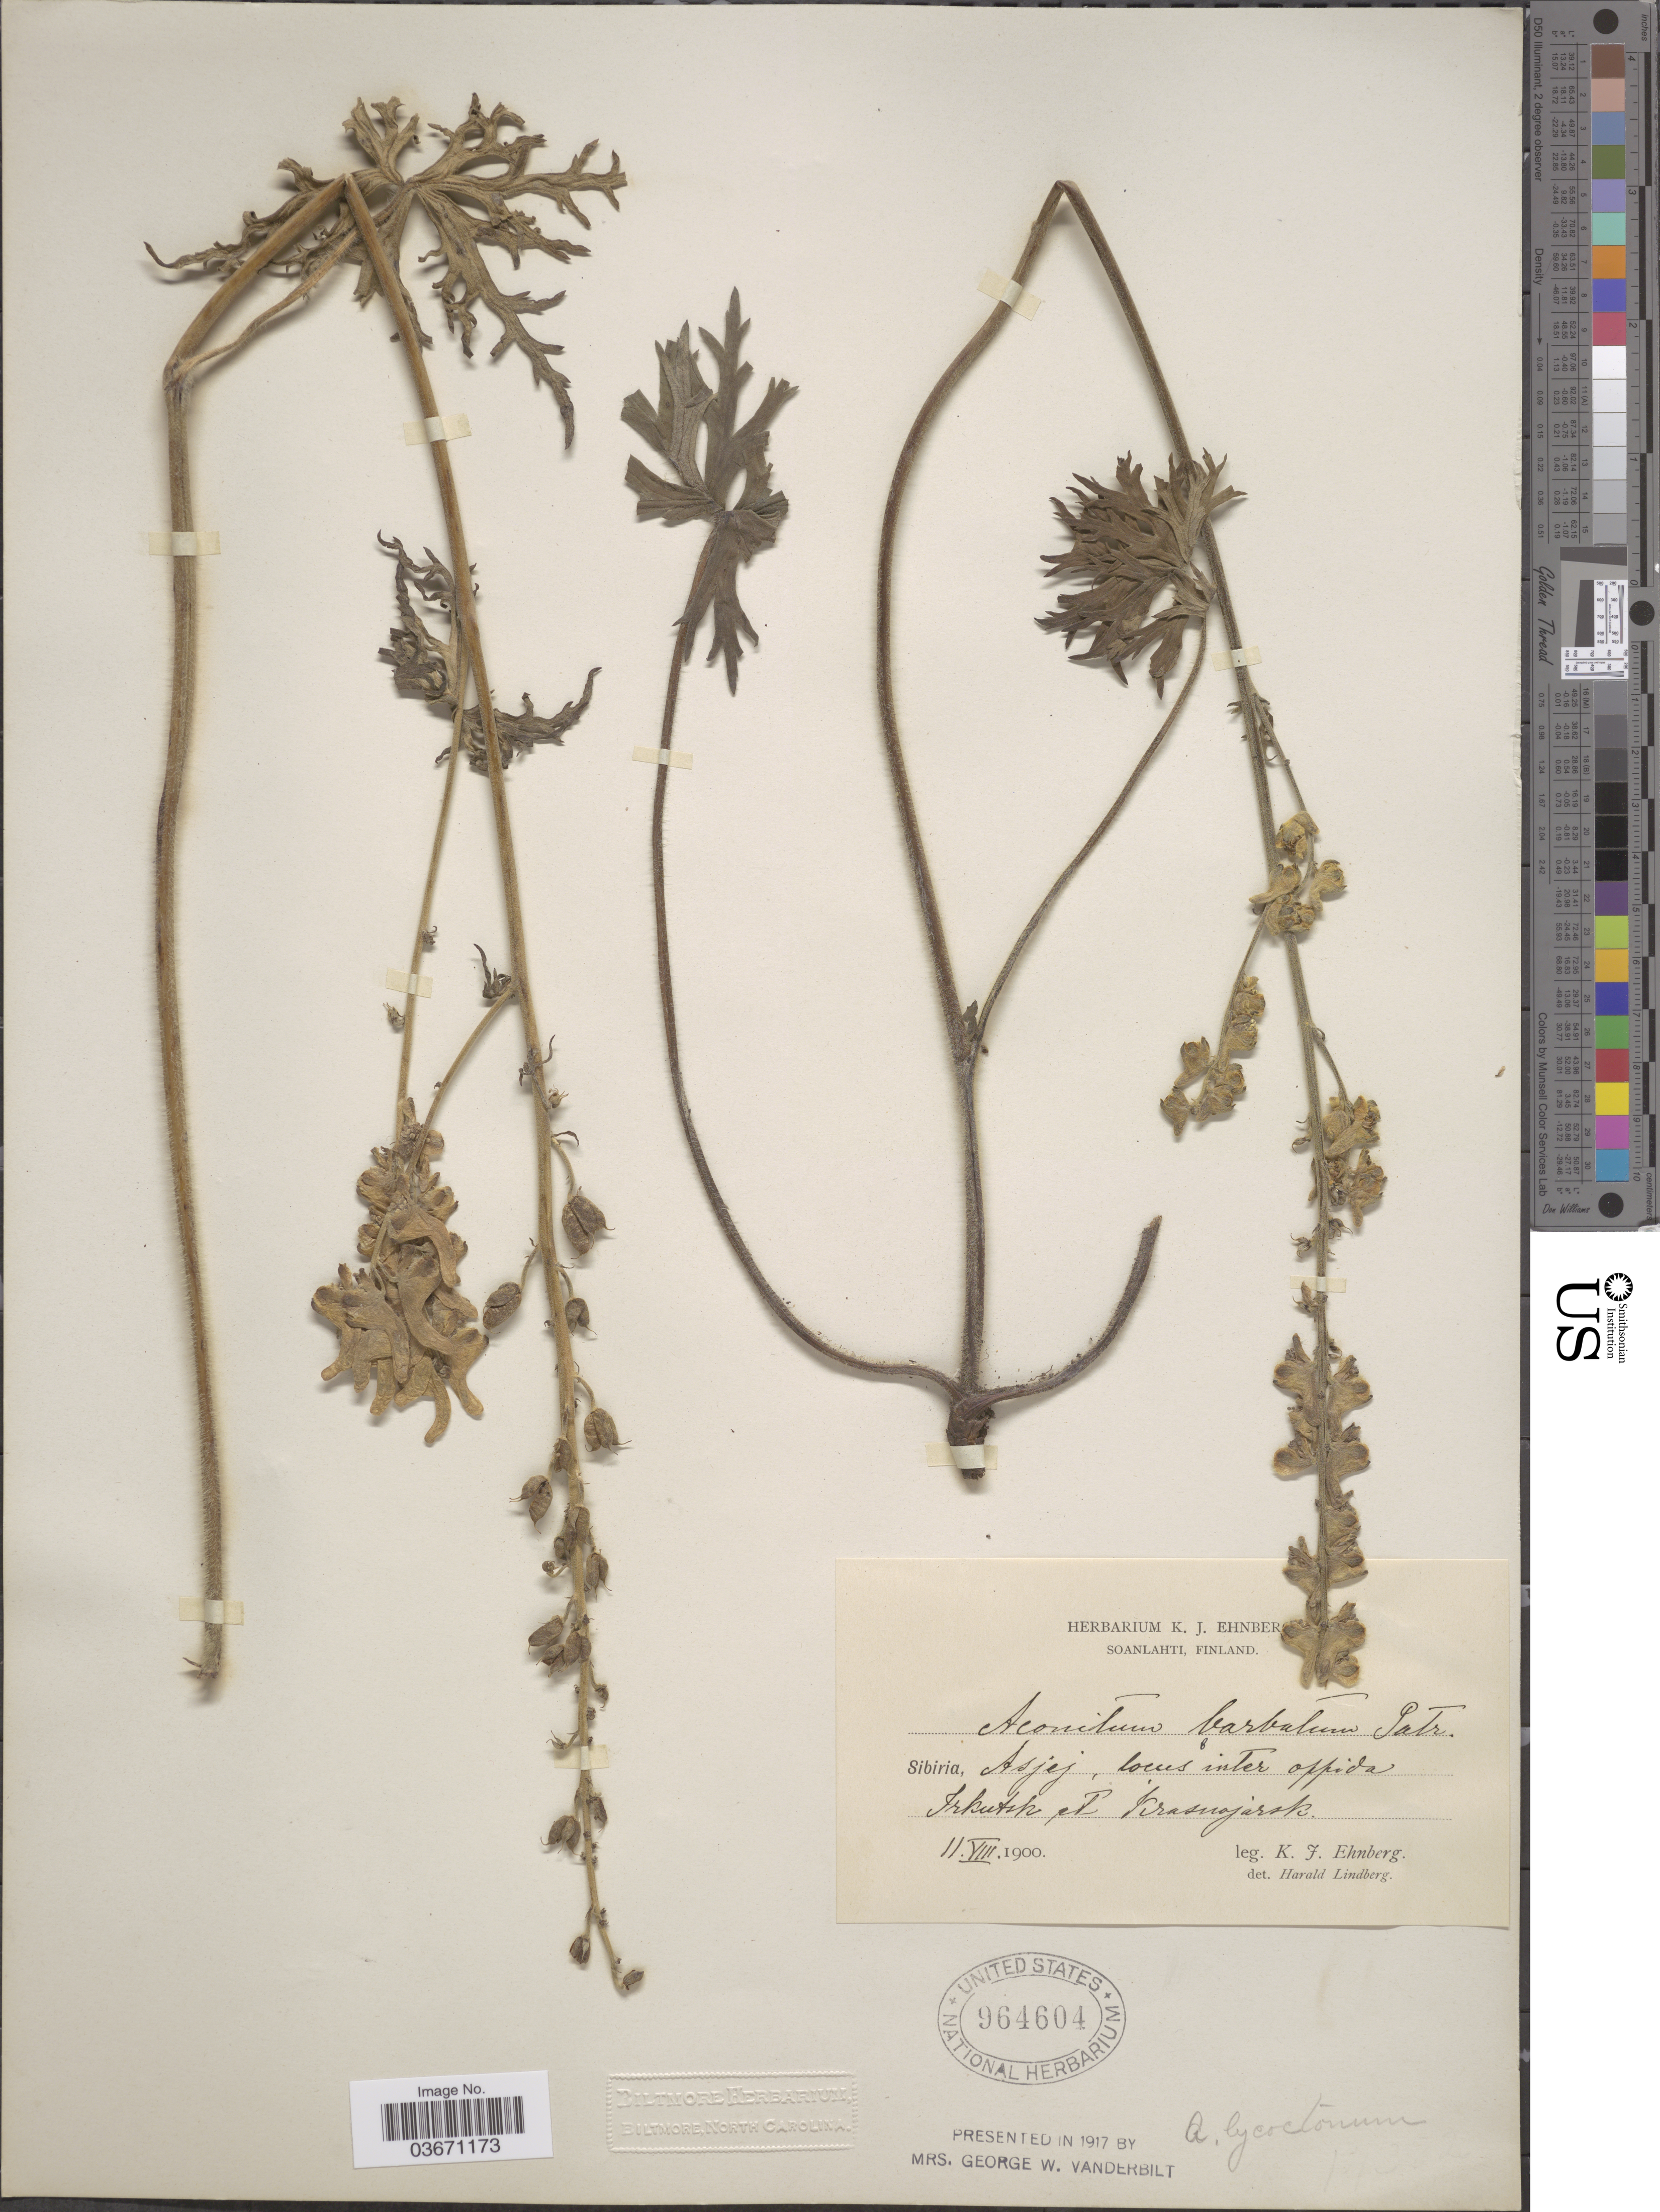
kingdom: Plantae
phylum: Tracheophyta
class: Magnoliopsida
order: Ranunculales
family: Ranunculaceae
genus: Aconitum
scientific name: Aconitum barbatum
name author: Pers.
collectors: K. Ehnberg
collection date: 1900-08-11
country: Russian Federation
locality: Sibiria, Asjej, locus inter oppida Irkutsk et Krasnojarsk.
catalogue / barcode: US 964604